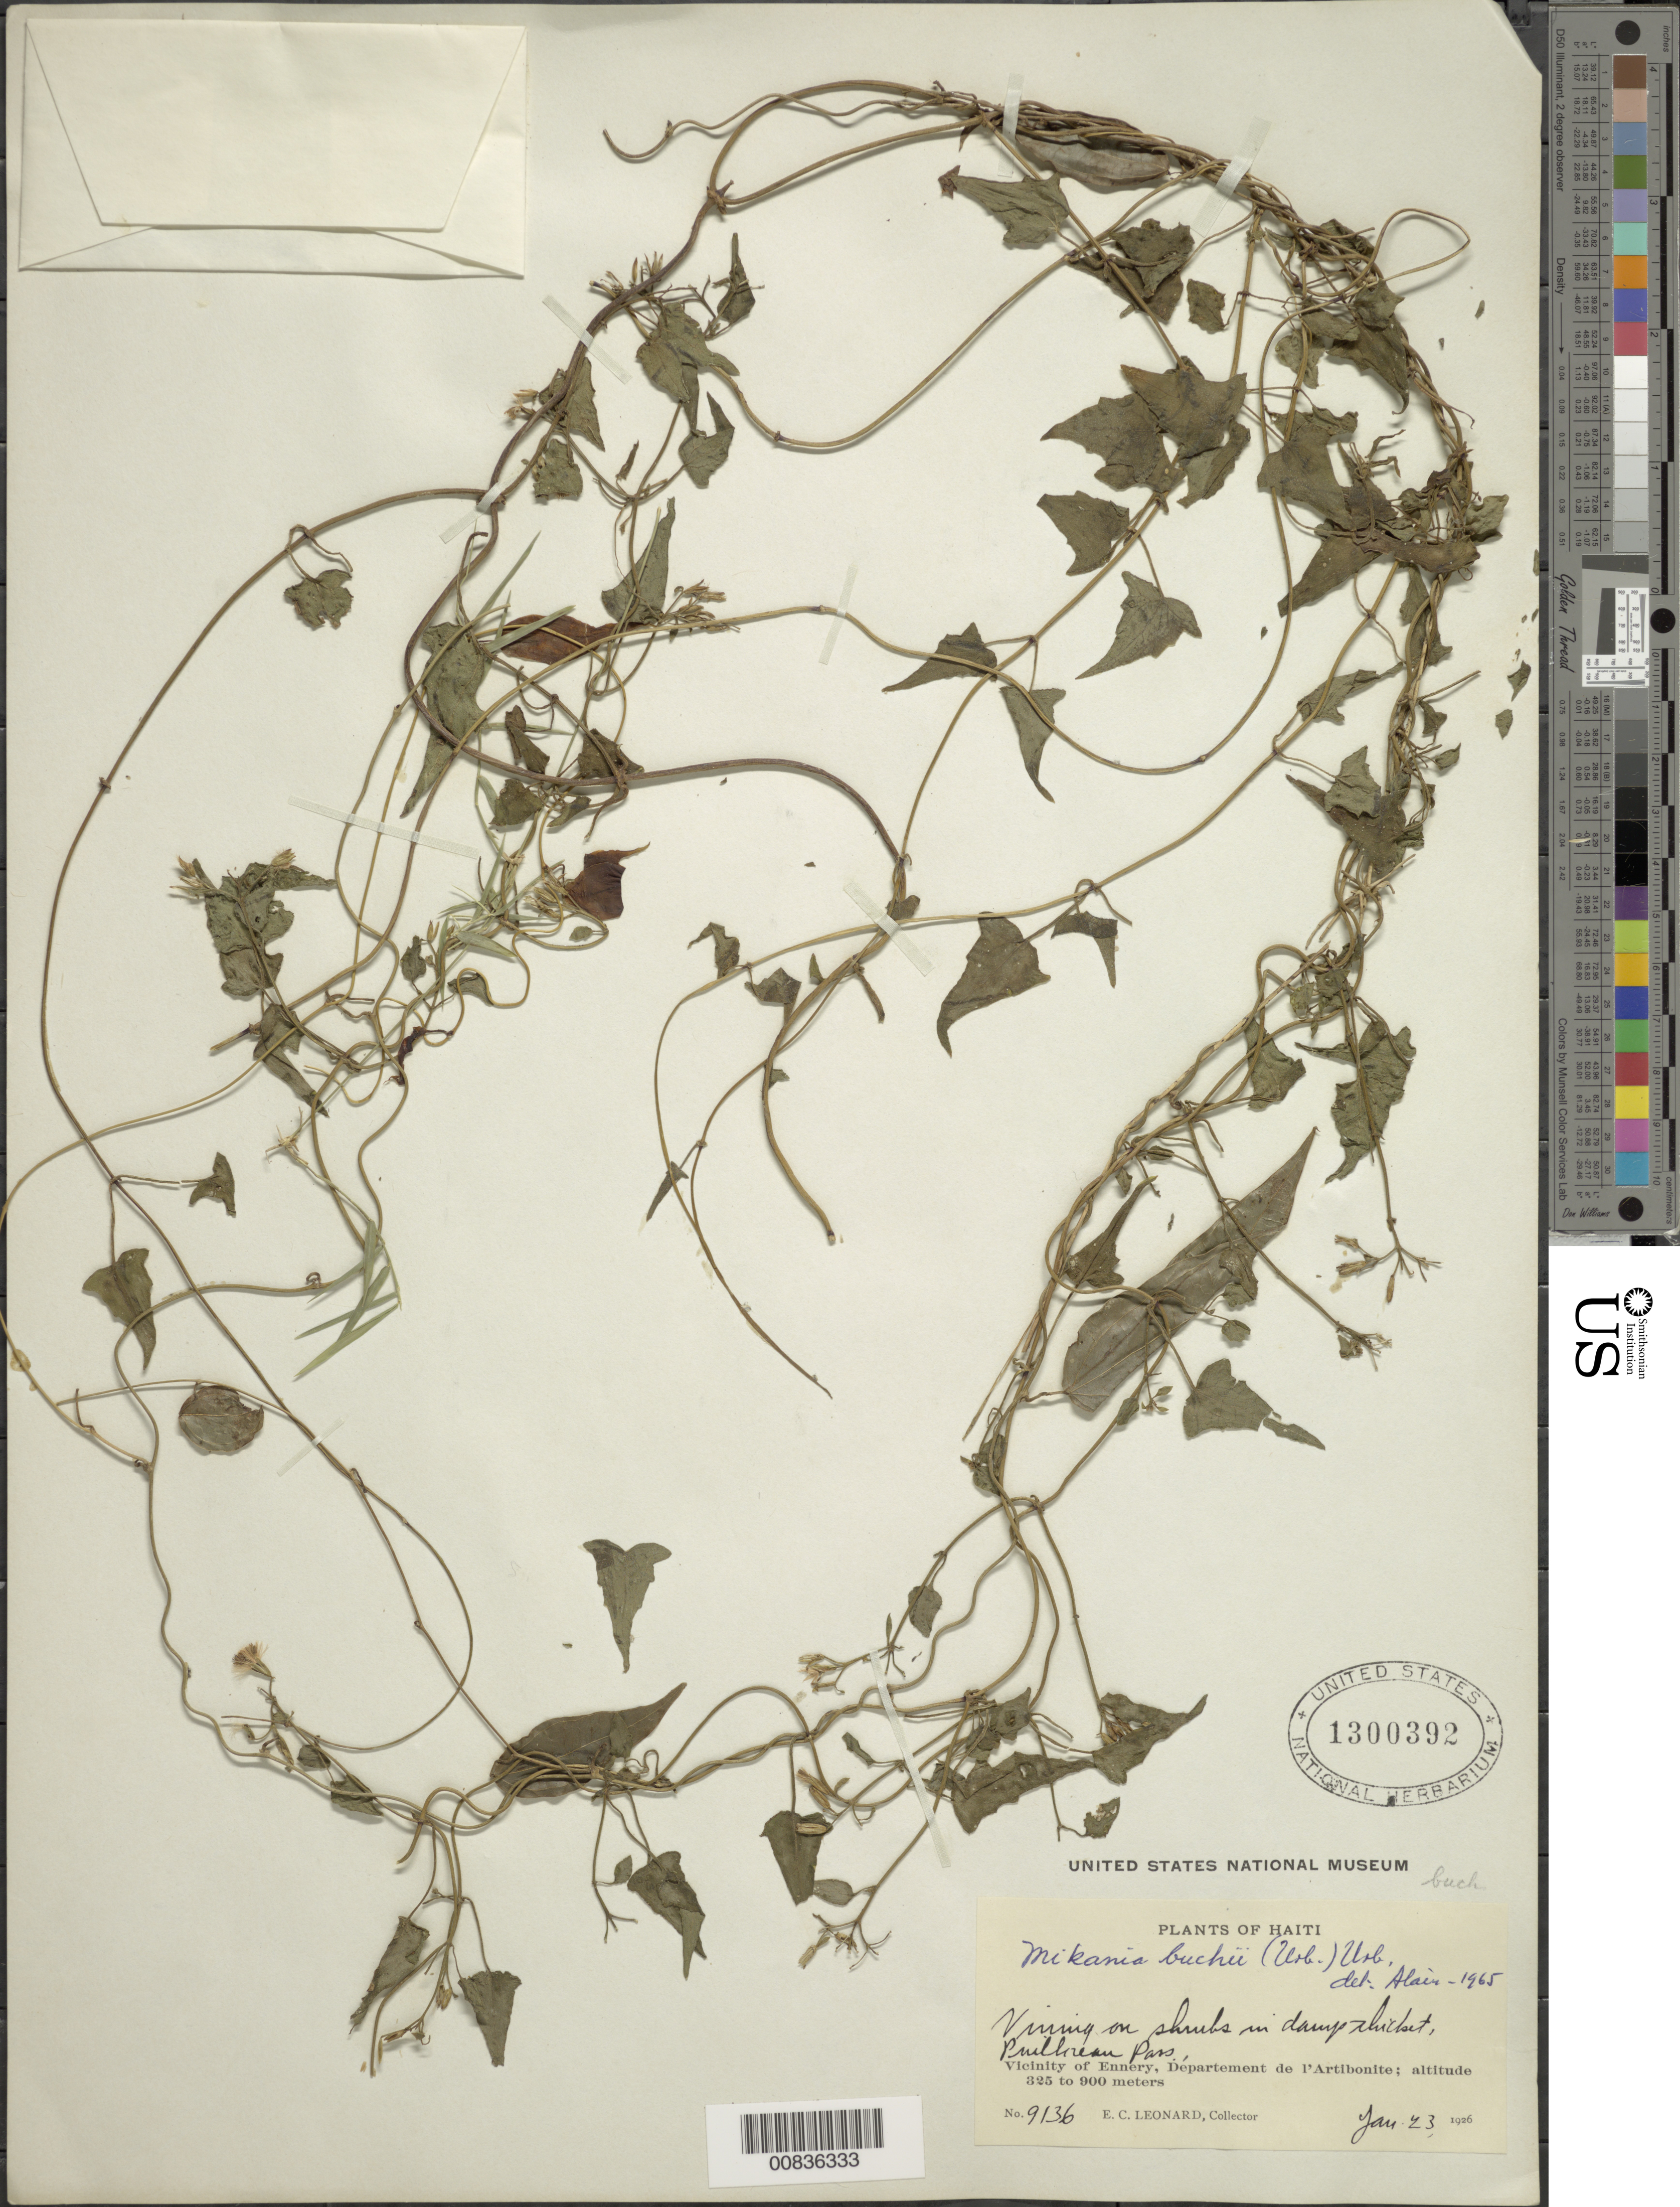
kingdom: Plantae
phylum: Tracheophyta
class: Magnoliopsida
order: Asterales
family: Asteraceae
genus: Mikania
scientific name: Mikania buchii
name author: Urb.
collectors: E. C. Leonard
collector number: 9136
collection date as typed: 23 Jan 1926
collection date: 1926-01-23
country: Haiti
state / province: Artibonite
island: Hispaniola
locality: Vicinity of Ennery, Puilboreau Pass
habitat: On shrubs in damp thicket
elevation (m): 325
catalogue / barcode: US 1300392